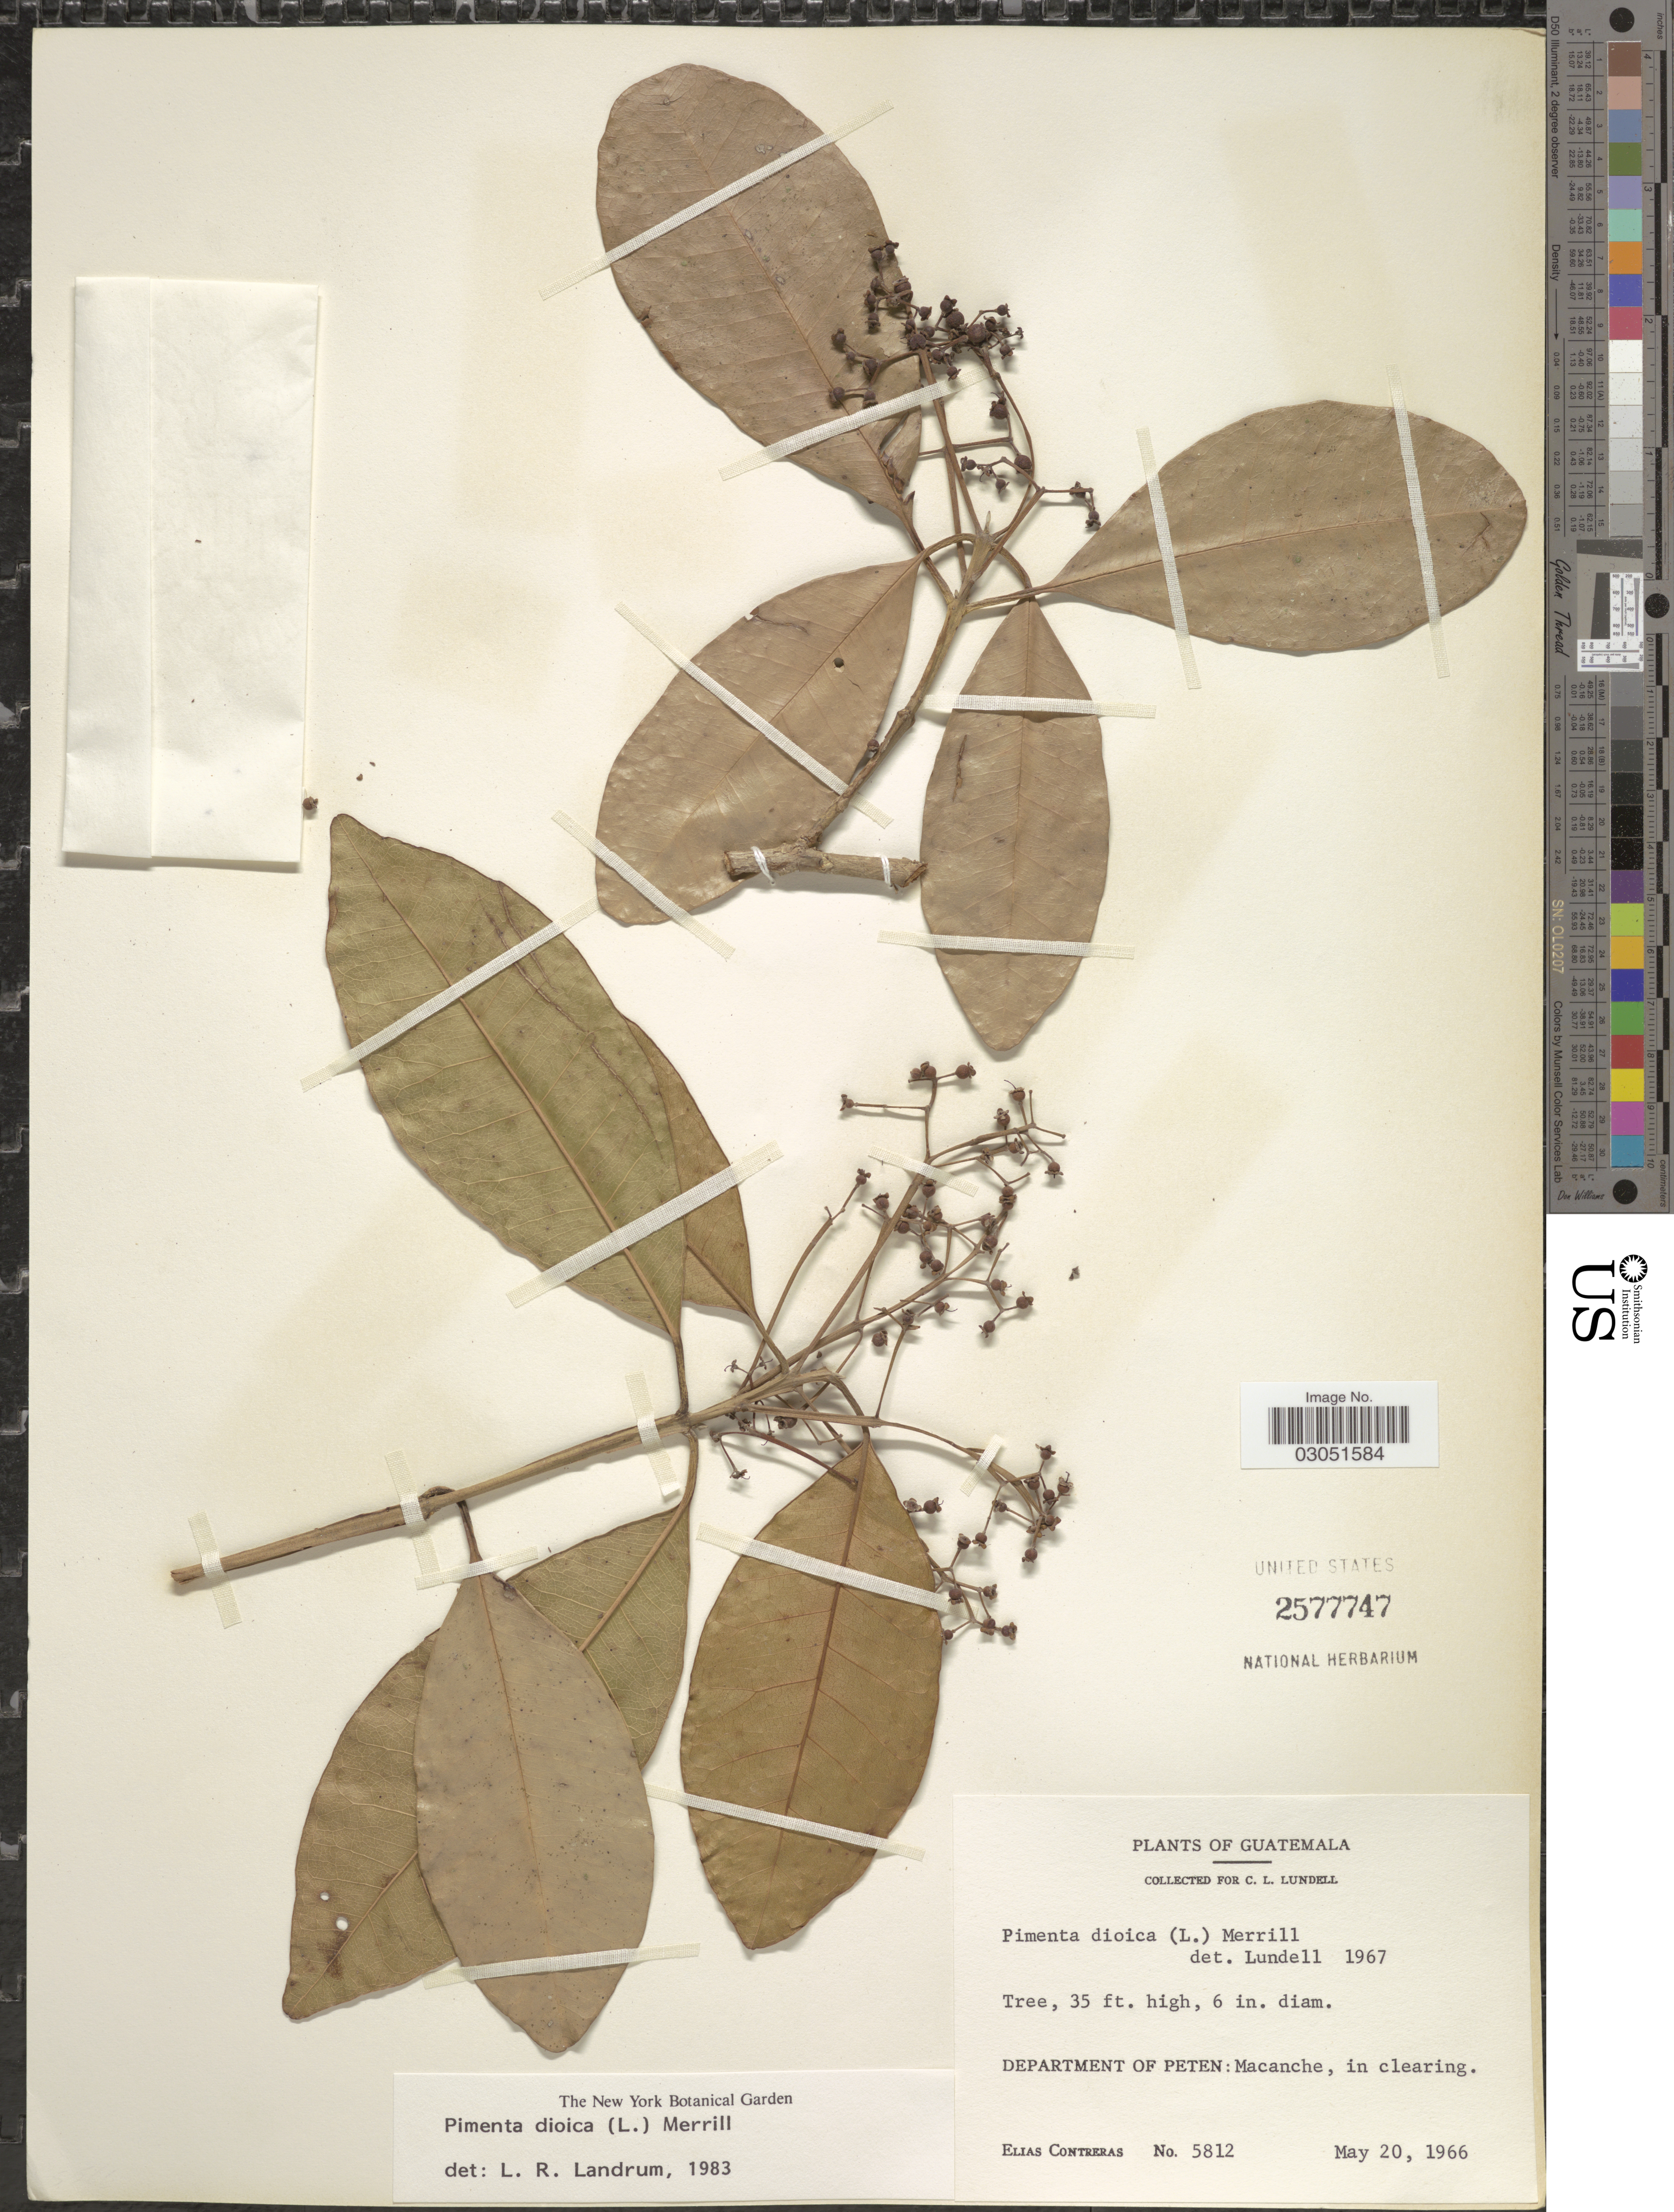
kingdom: Plantae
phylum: Tracheophyta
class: Magnoliopsida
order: Myrtales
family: Myrtaceae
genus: Pimenta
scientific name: Pimenta dioica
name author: (L.) Merr.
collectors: E. Contreras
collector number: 5812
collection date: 1966-05-20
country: Guatemala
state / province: El Petén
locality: Department of Peten: Macanche, in clearing.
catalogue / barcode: US 2577747